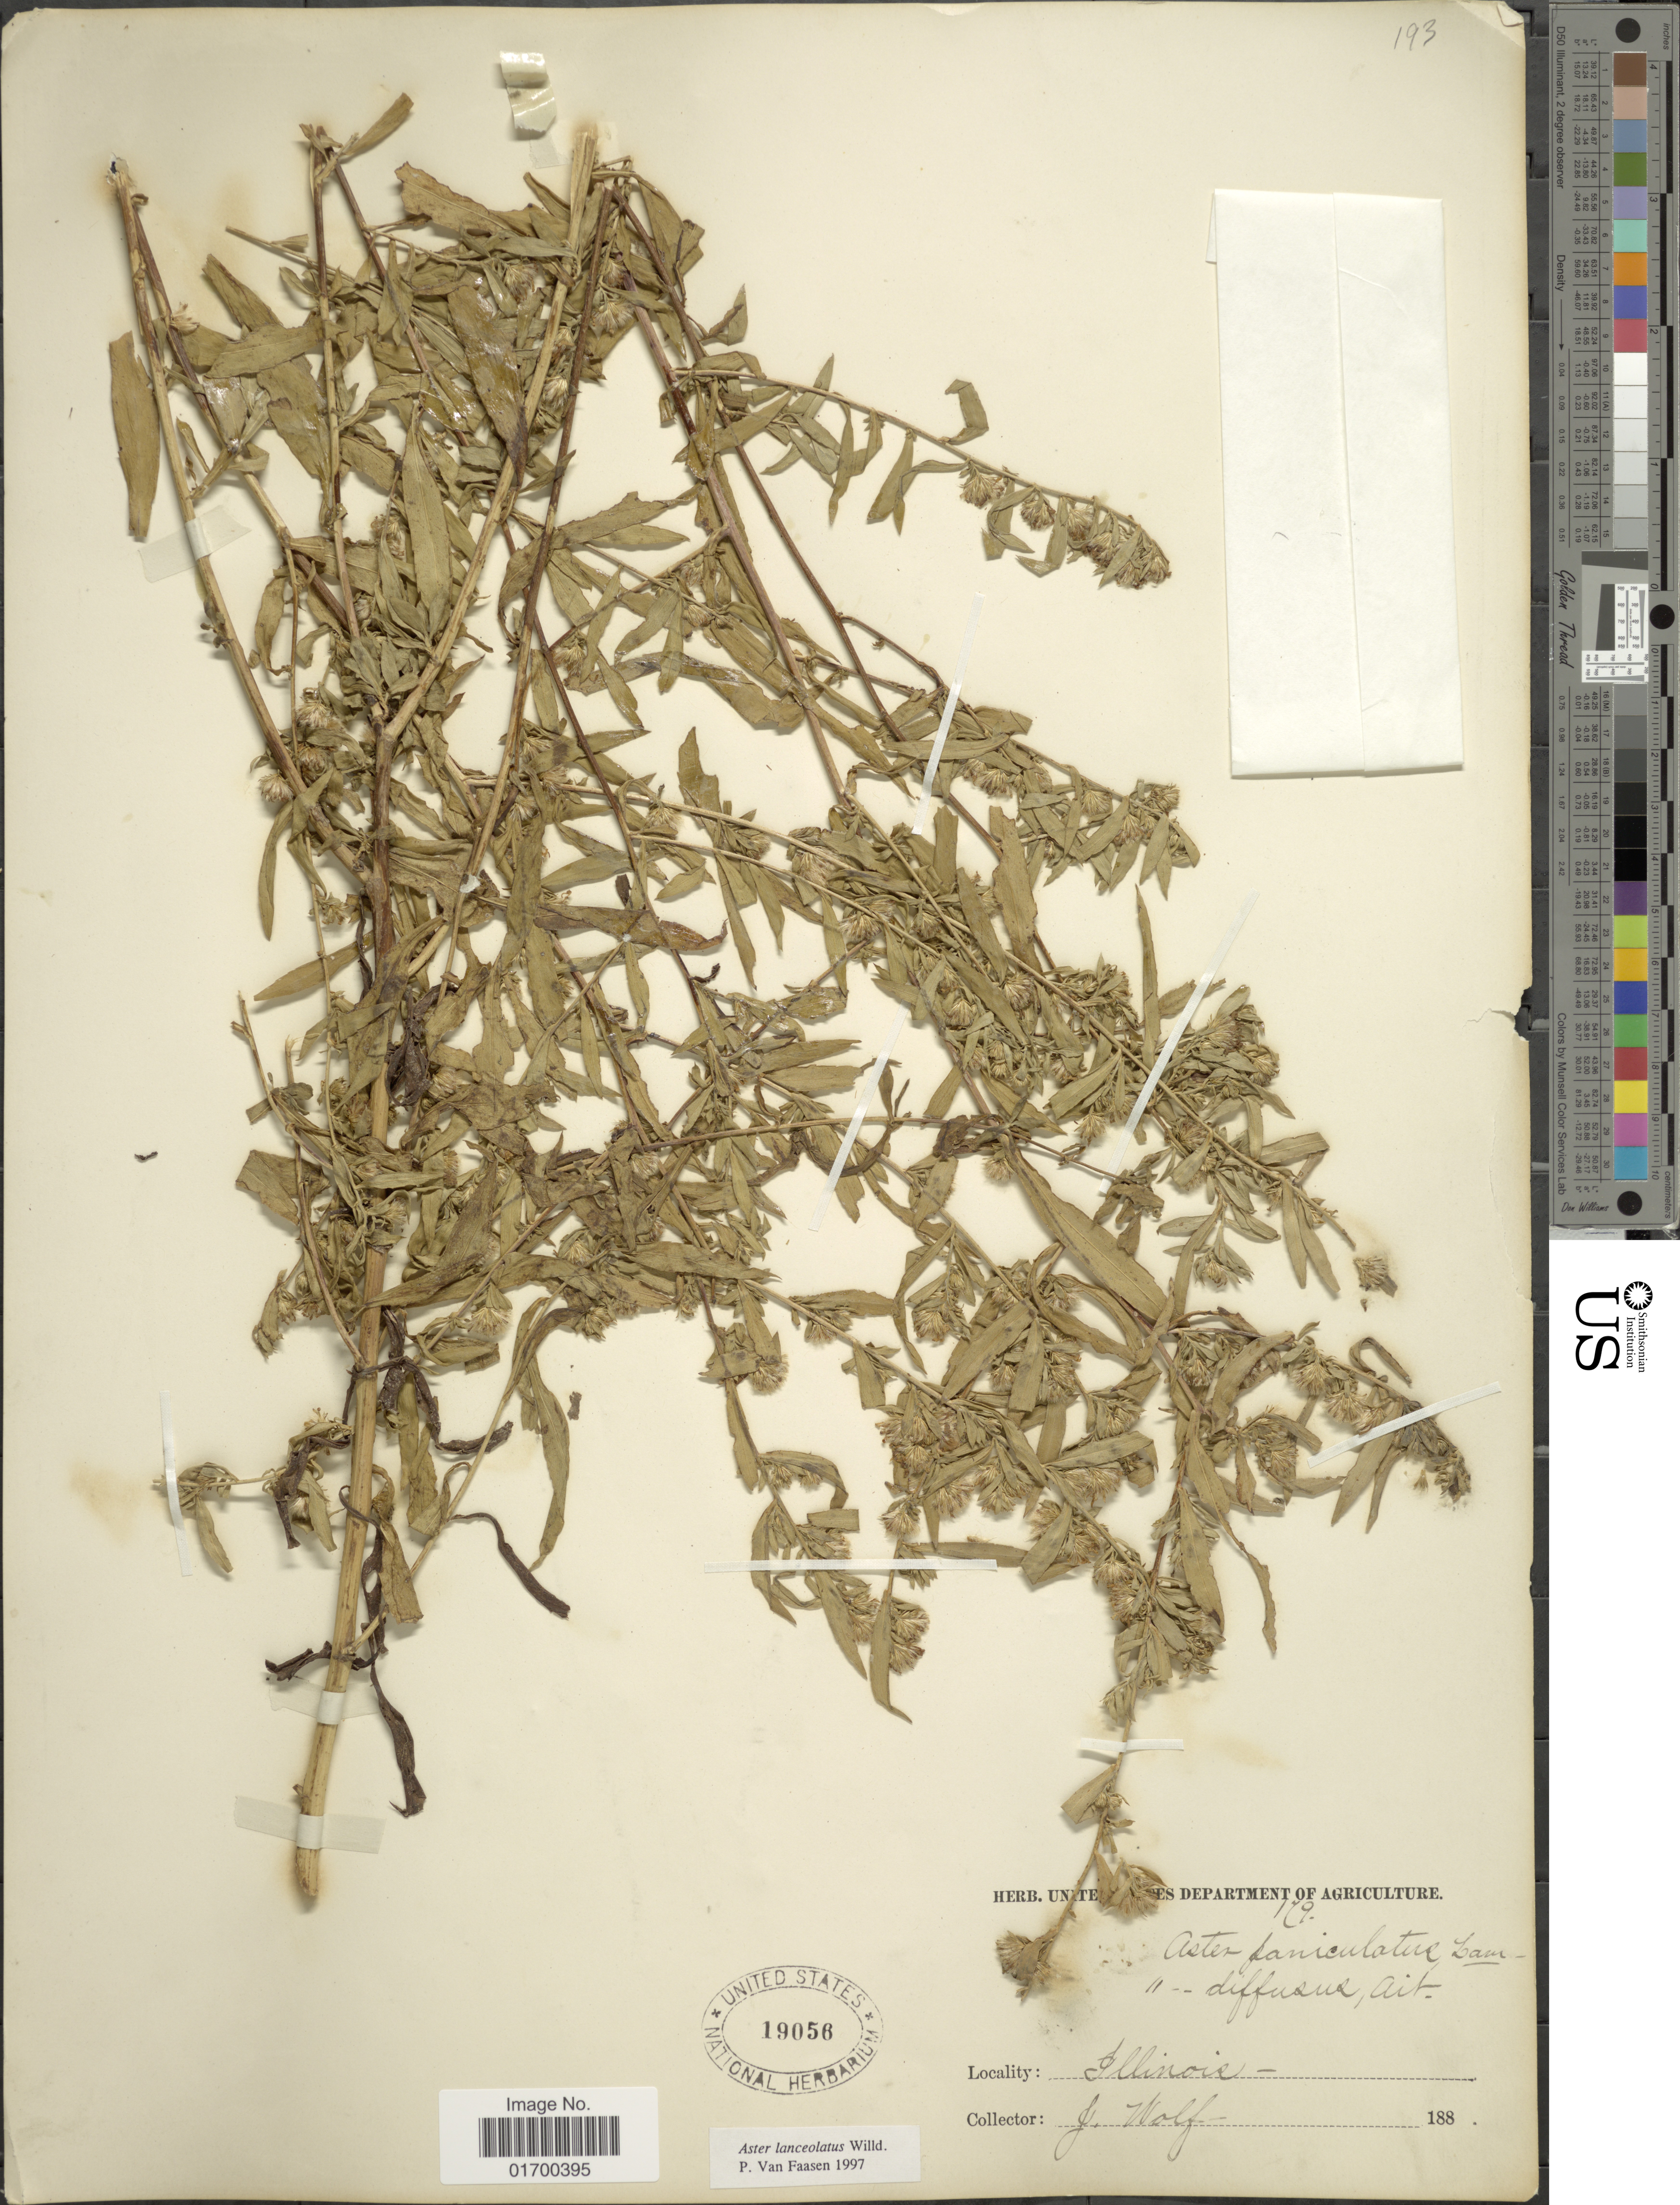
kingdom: Plantae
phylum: Tracheophyta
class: Magnoliopsida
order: Asterales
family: Asteraceae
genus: Symphyotrichum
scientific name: Symphyotrichum lanceolatum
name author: (Willd.) G.L. Nesom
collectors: J. Wolf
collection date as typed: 188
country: United States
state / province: Illinois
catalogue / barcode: US 19056